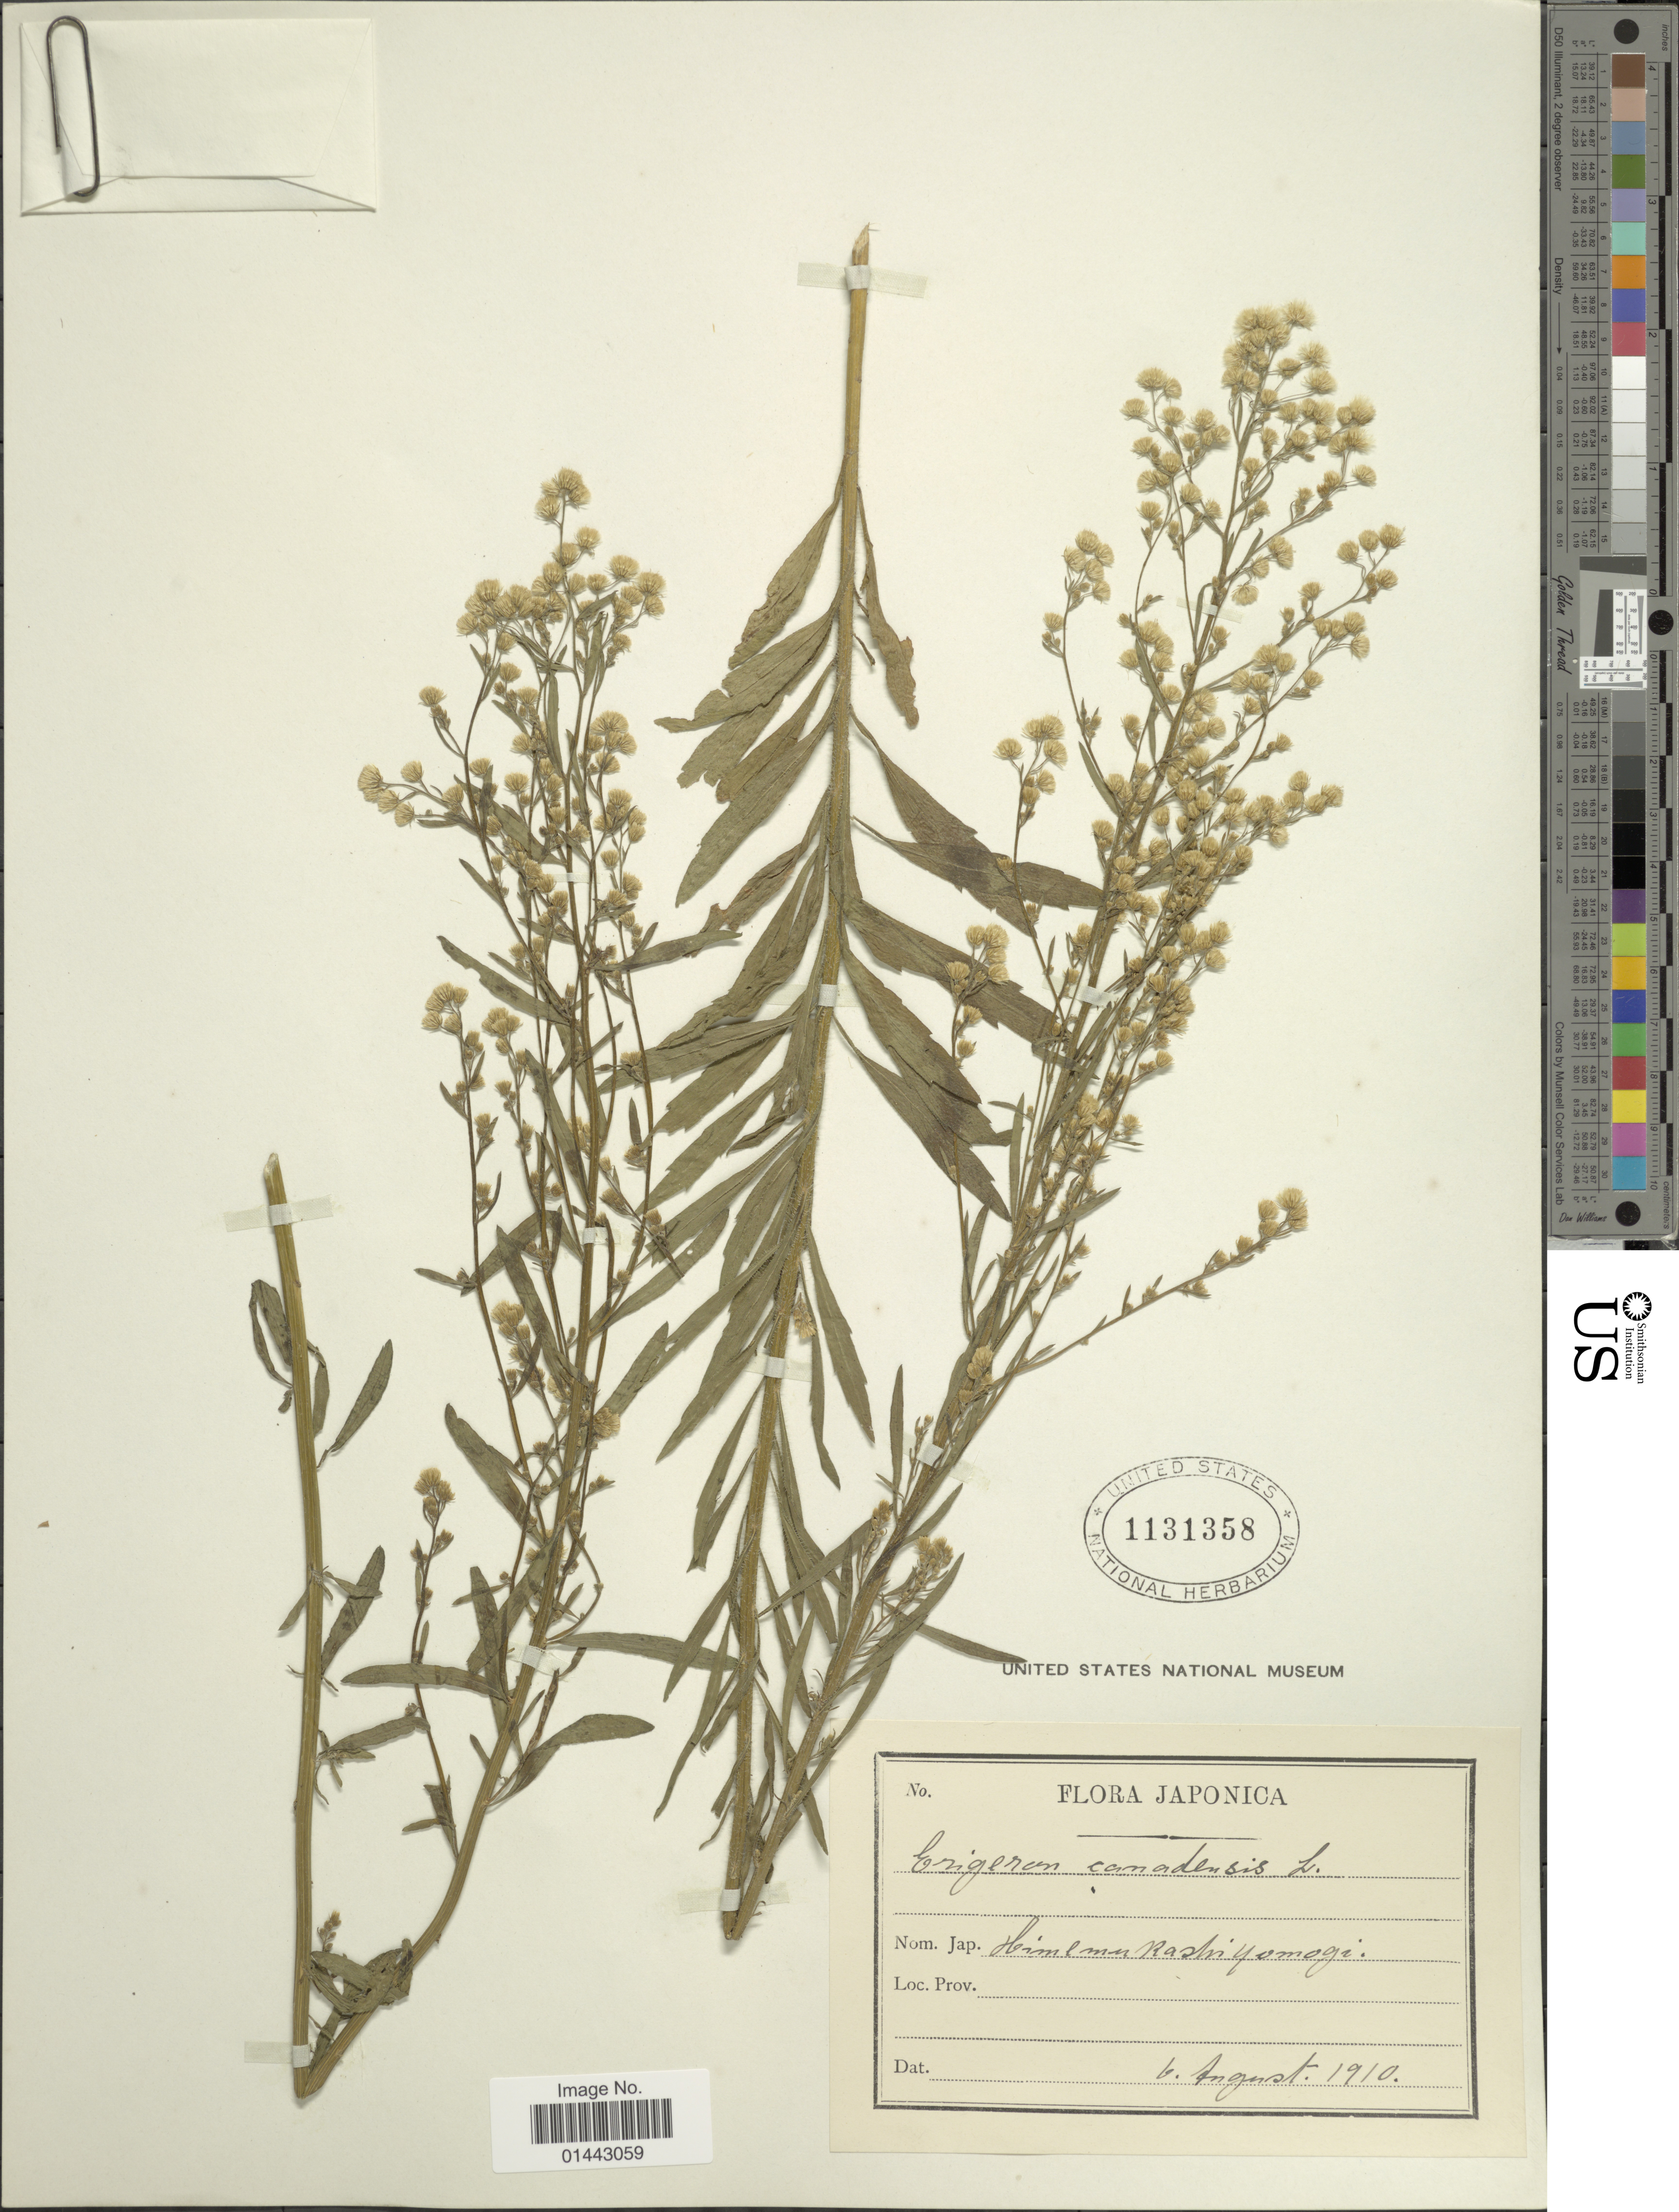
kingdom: Plantae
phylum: Tracheophyta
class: Magnoliopsida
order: Asterales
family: Asteraceae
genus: Erigeron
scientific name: Erigeron canadensis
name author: L.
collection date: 1910-08-06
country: Japan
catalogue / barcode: US 1131358